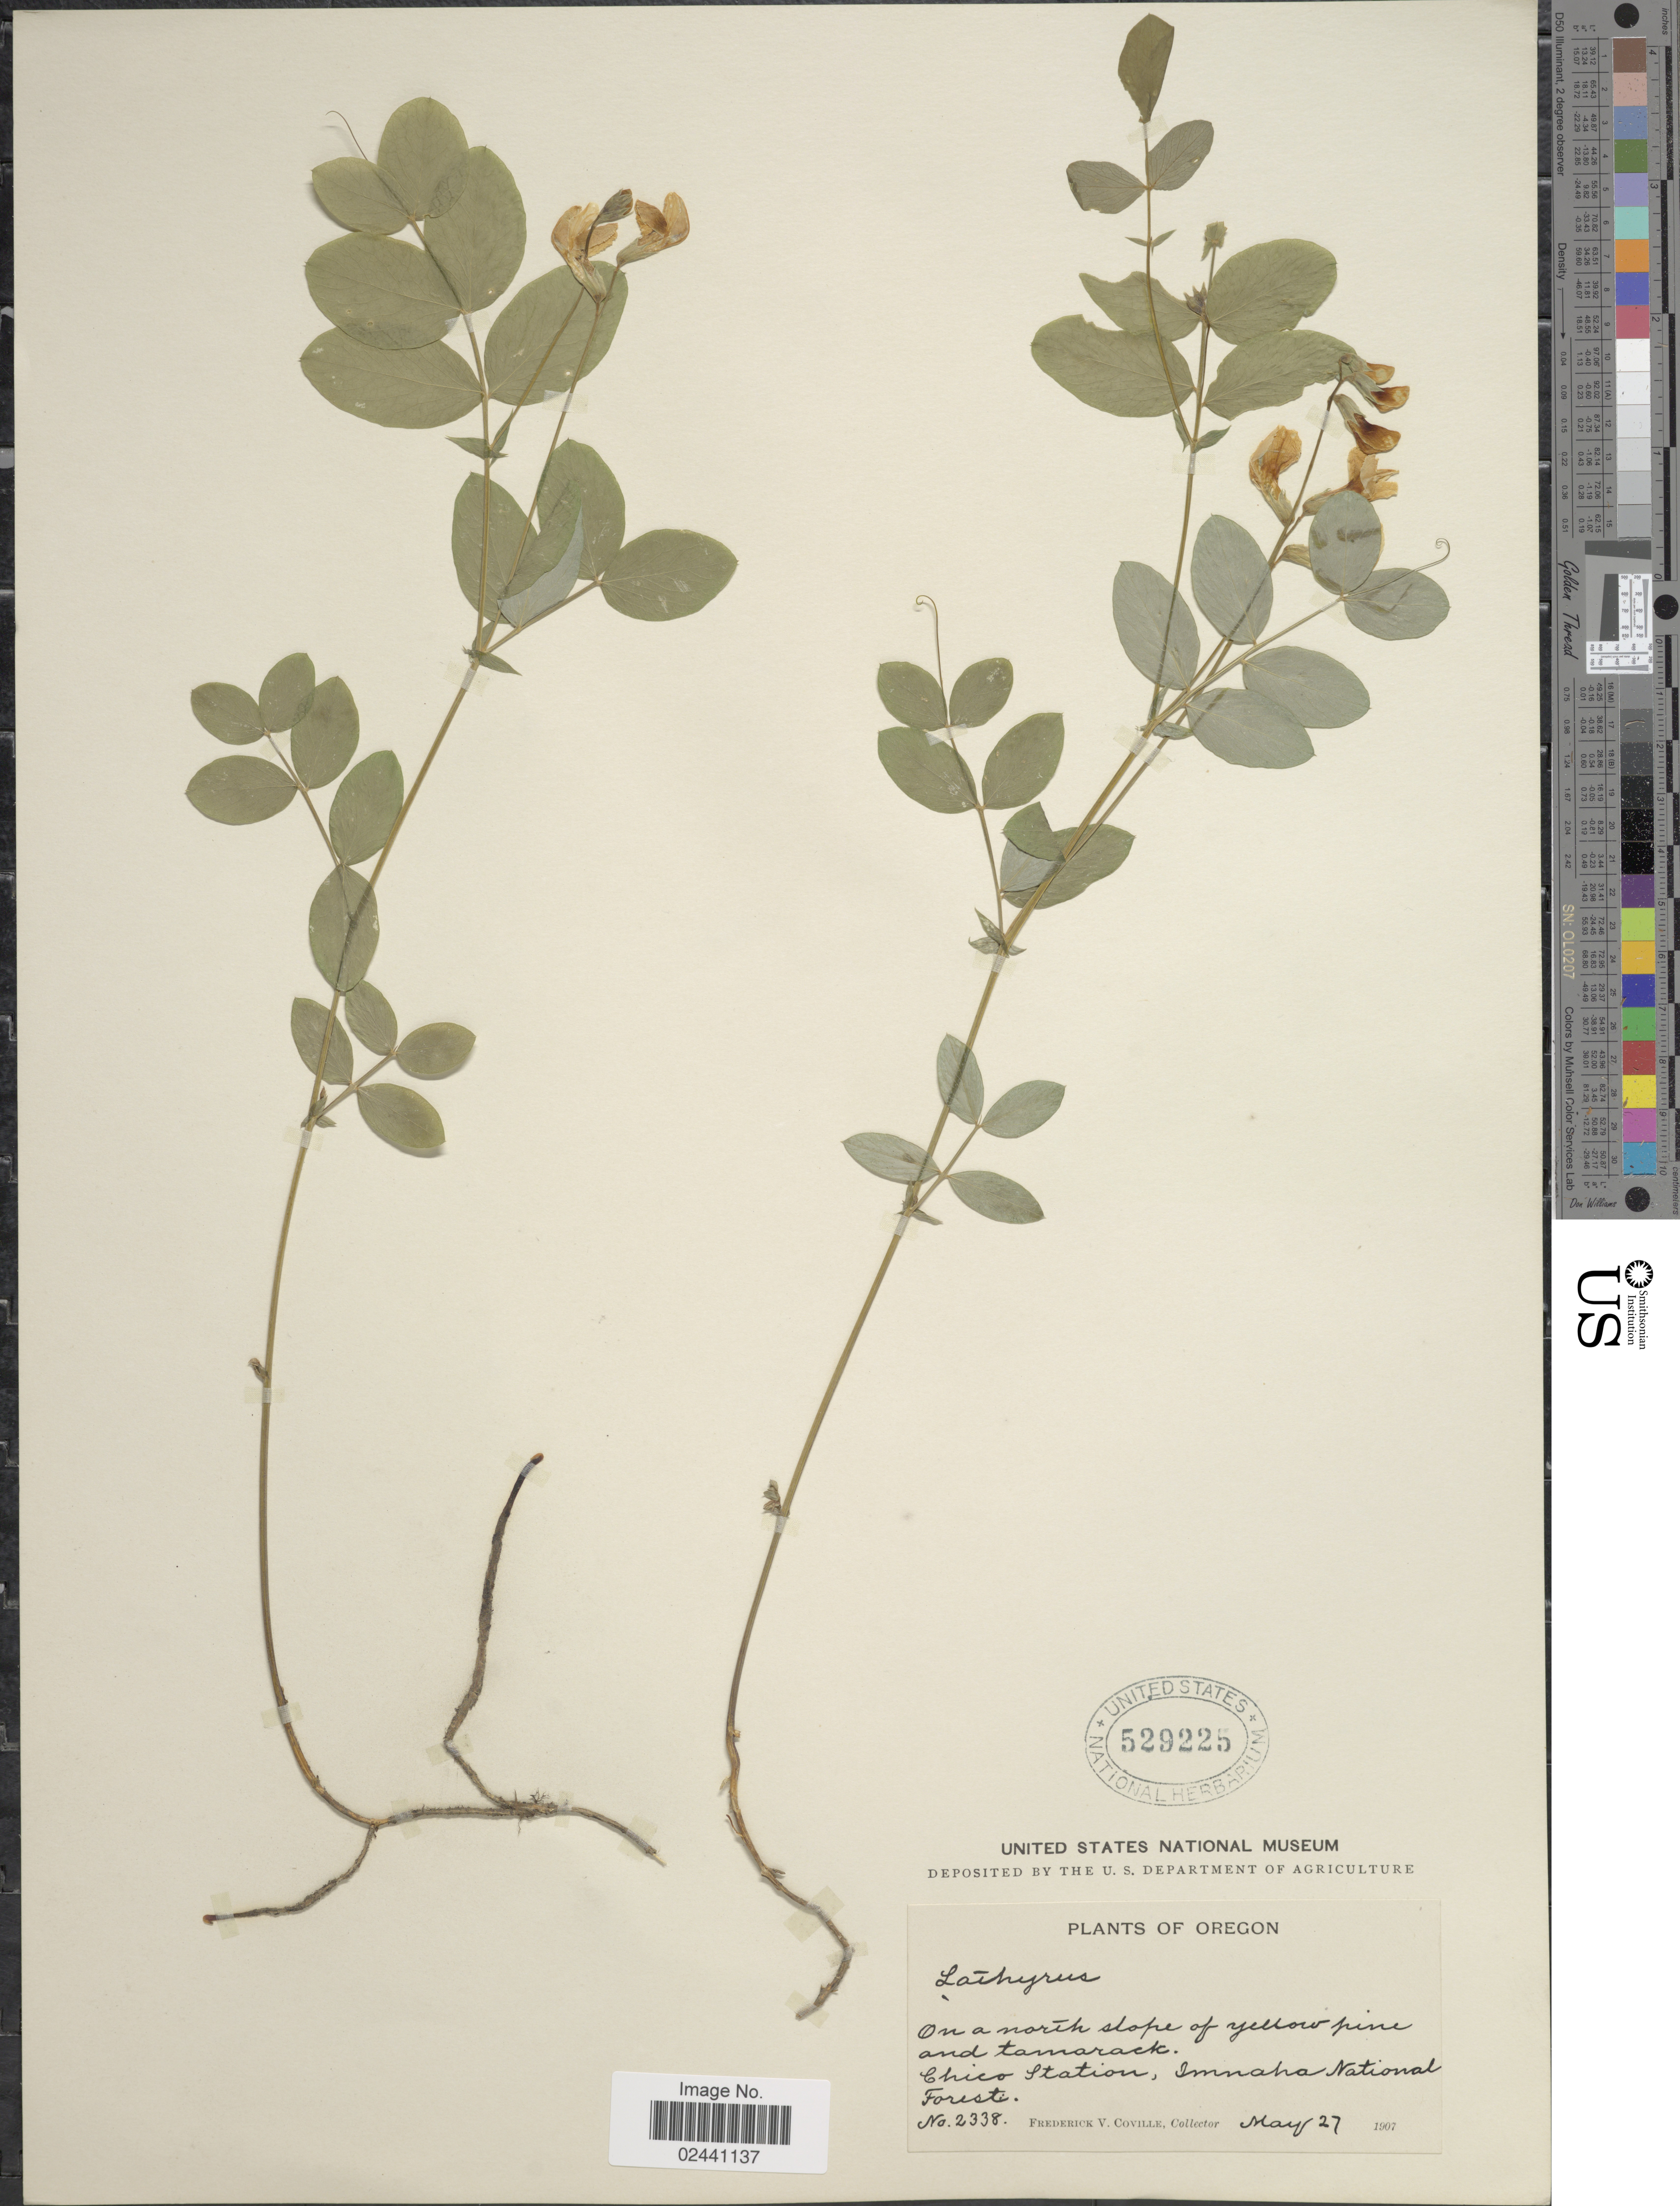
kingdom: Plantae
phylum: Tracheophyta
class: Magnoliopsida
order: Fabales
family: Fabaceae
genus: Lathyrus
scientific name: Lathyrus nevadensis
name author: S. Watson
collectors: F. V. Coville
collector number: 2338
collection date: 1907-05-27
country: United States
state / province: Oregon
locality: On a north slope of yellow pine and tamarack. Chico Station. Imnaha National Forest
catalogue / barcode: US 529225